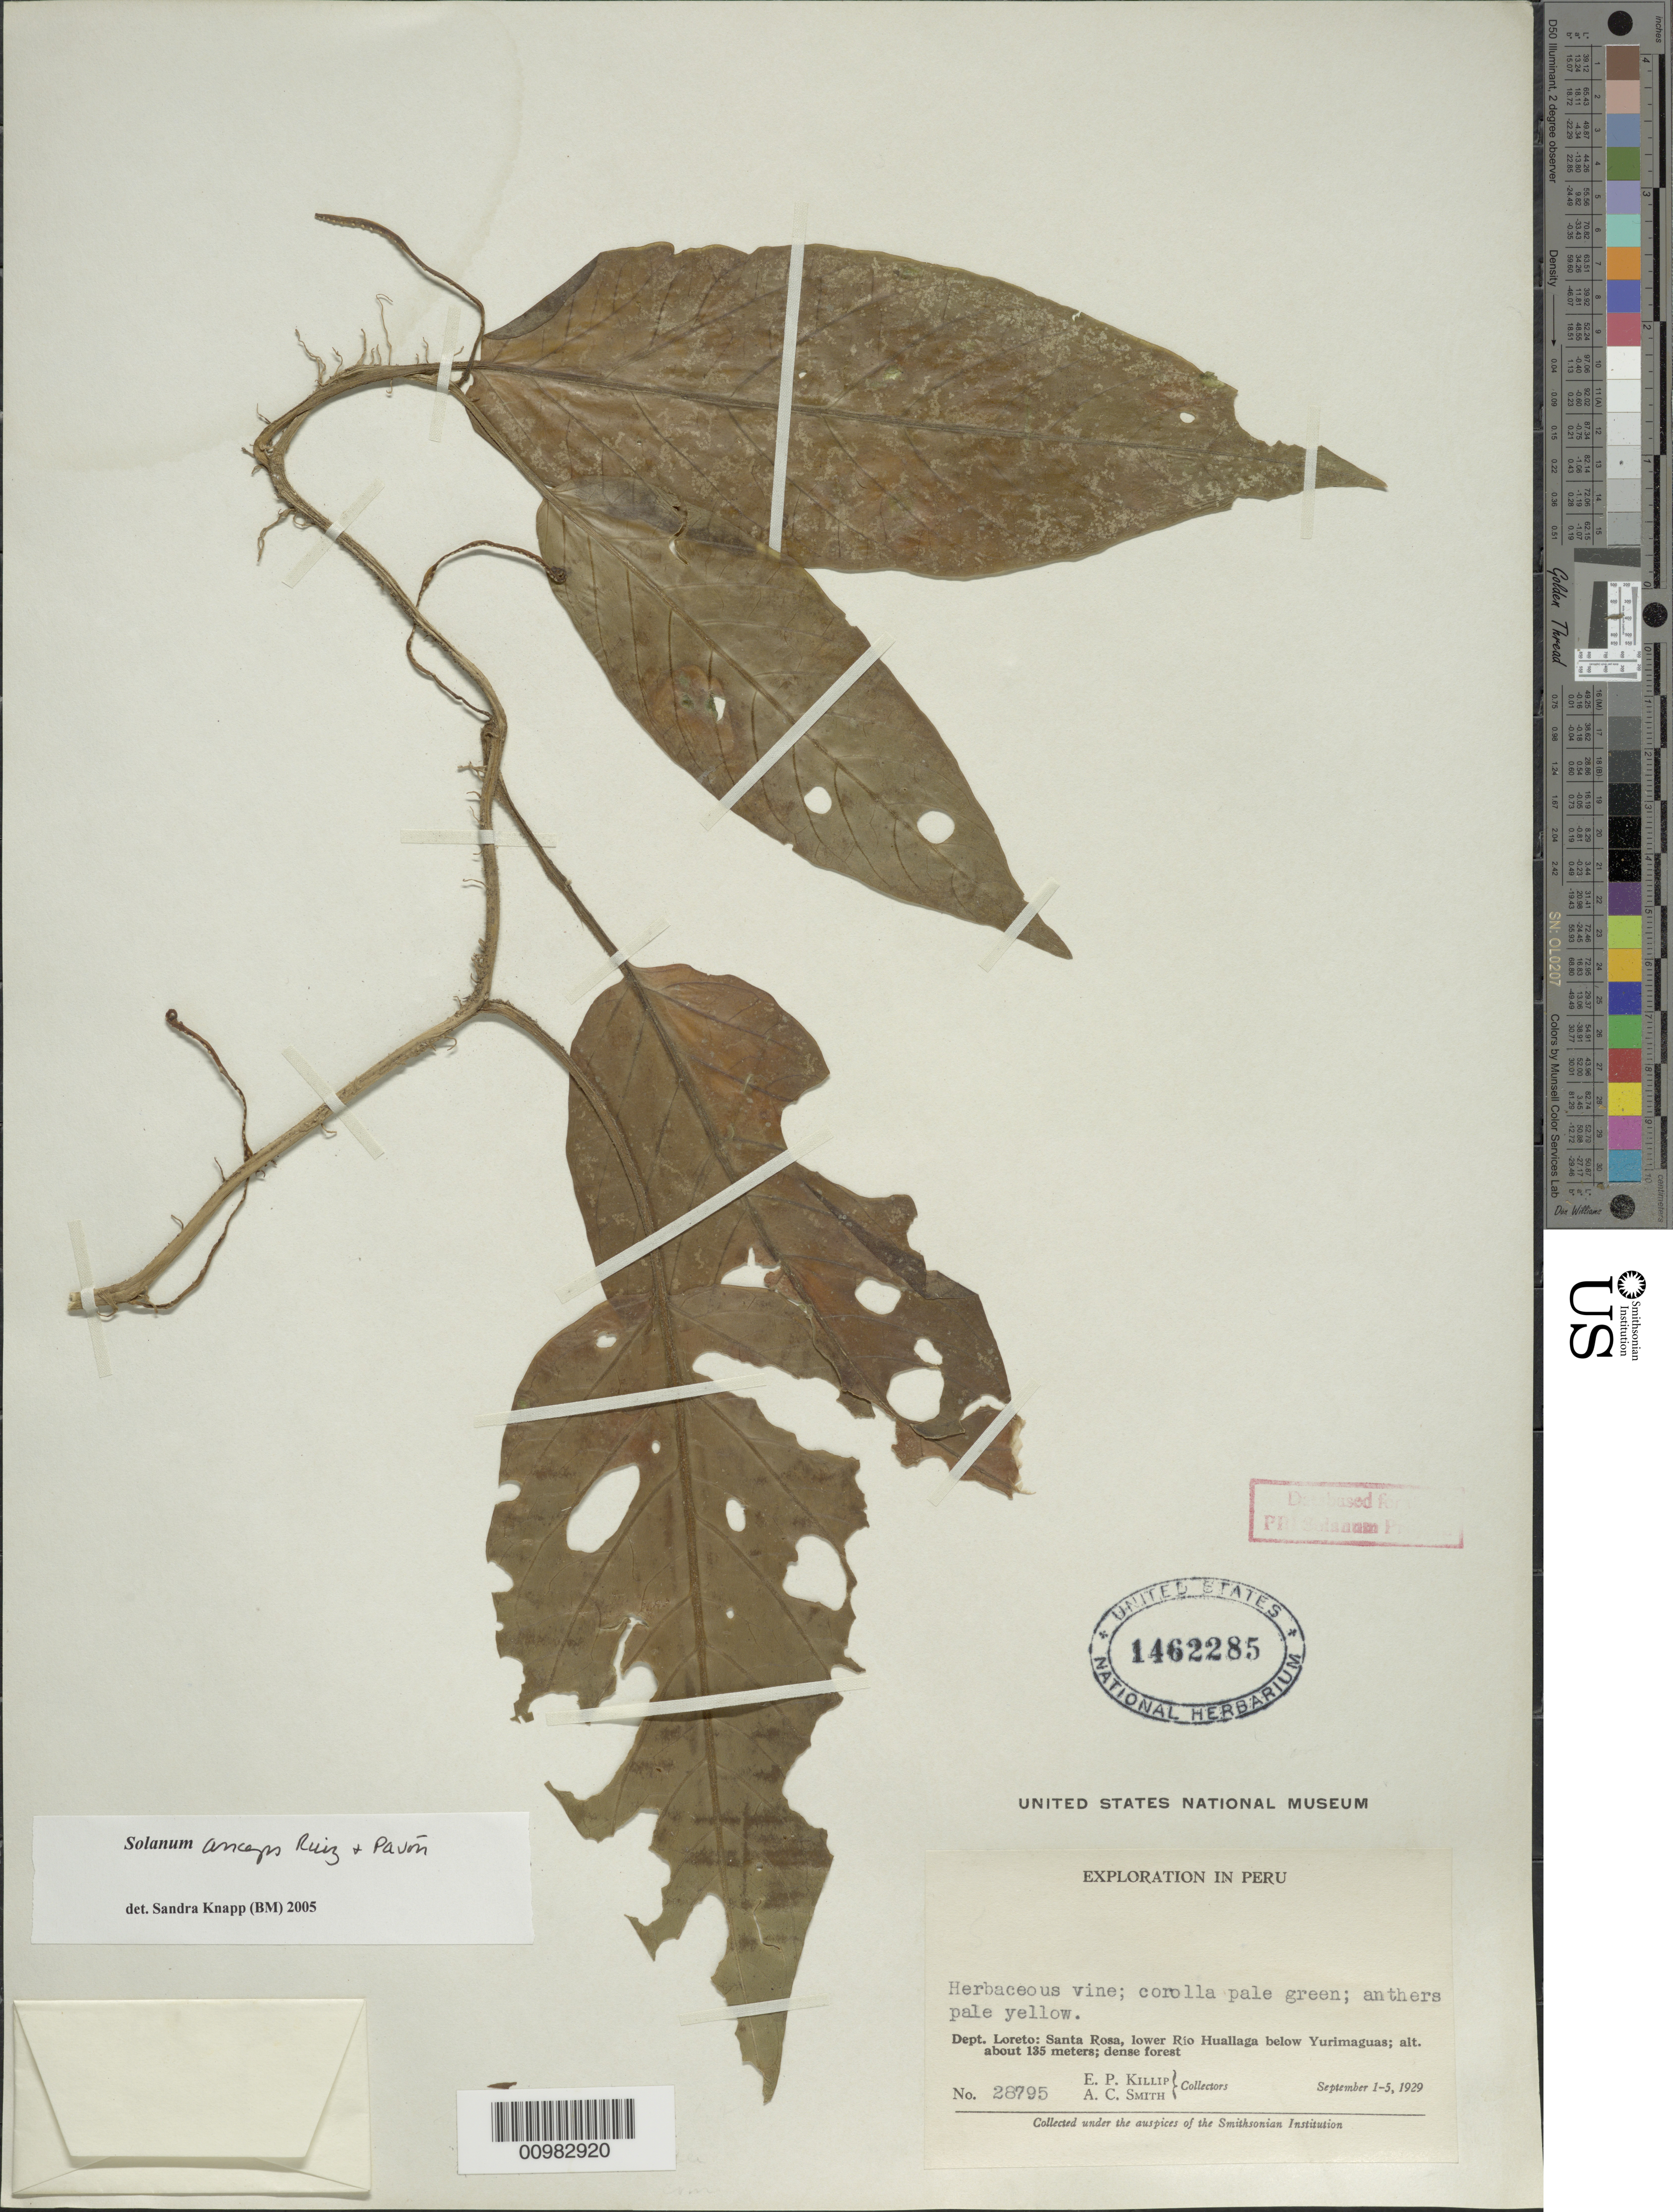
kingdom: Plantae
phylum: Tracheophyta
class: Magnoliopsida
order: Solanales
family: Solanaceae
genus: Solanum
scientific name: Solanum anceps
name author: Ruiz & Pav.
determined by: Knapp, S. D.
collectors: E. P. Killip & A. C. Smith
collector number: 28795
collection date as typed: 1 Sep 1929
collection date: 1929-09-01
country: Peru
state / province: Loreto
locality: lower Río Huallaga below Yurimaguas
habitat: dense forest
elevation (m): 135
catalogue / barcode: US 1462285